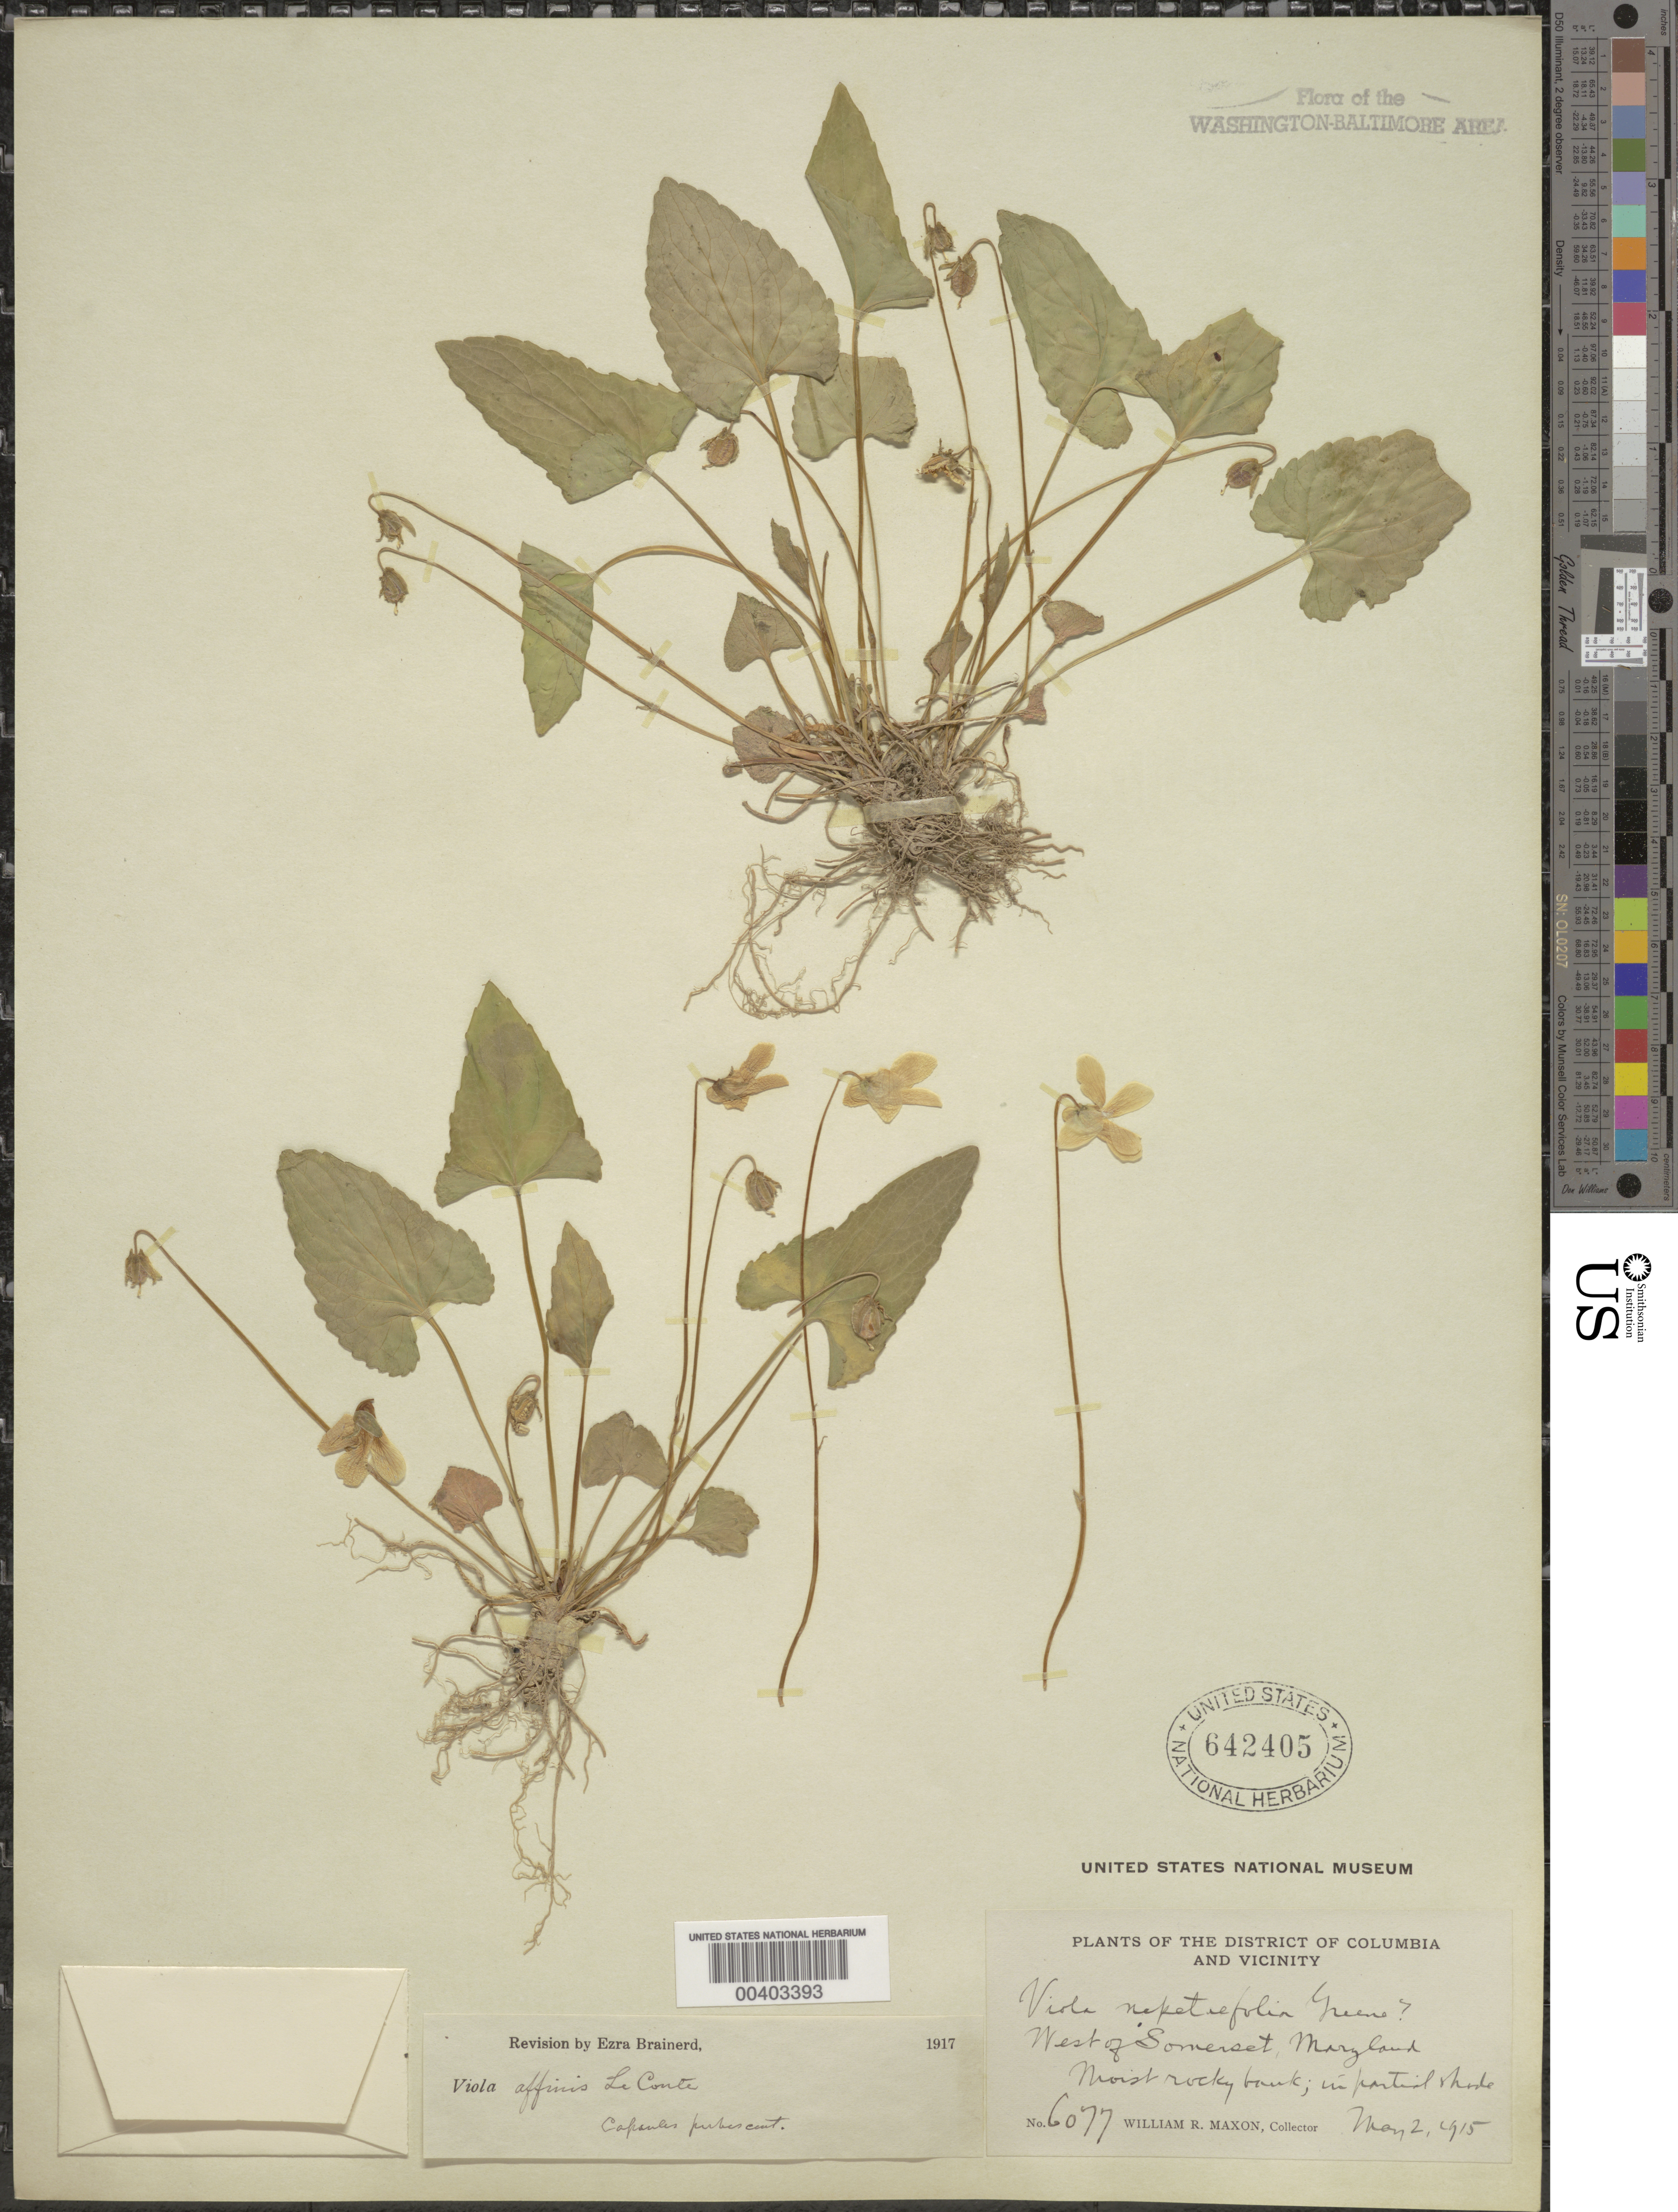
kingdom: Plantae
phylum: Tracheophyta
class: Magnoliopsida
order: Malpighiales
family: Violaceae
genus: Viola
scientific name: Viola sororia var. affinis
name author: (LeConte) McKinney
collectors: W. R. Maxon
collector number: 6077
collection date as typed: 02 May 1915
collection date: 1915-05-02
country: United States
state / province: Maryland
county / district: Montgomery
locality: W of Somerset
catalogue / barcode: US 642405